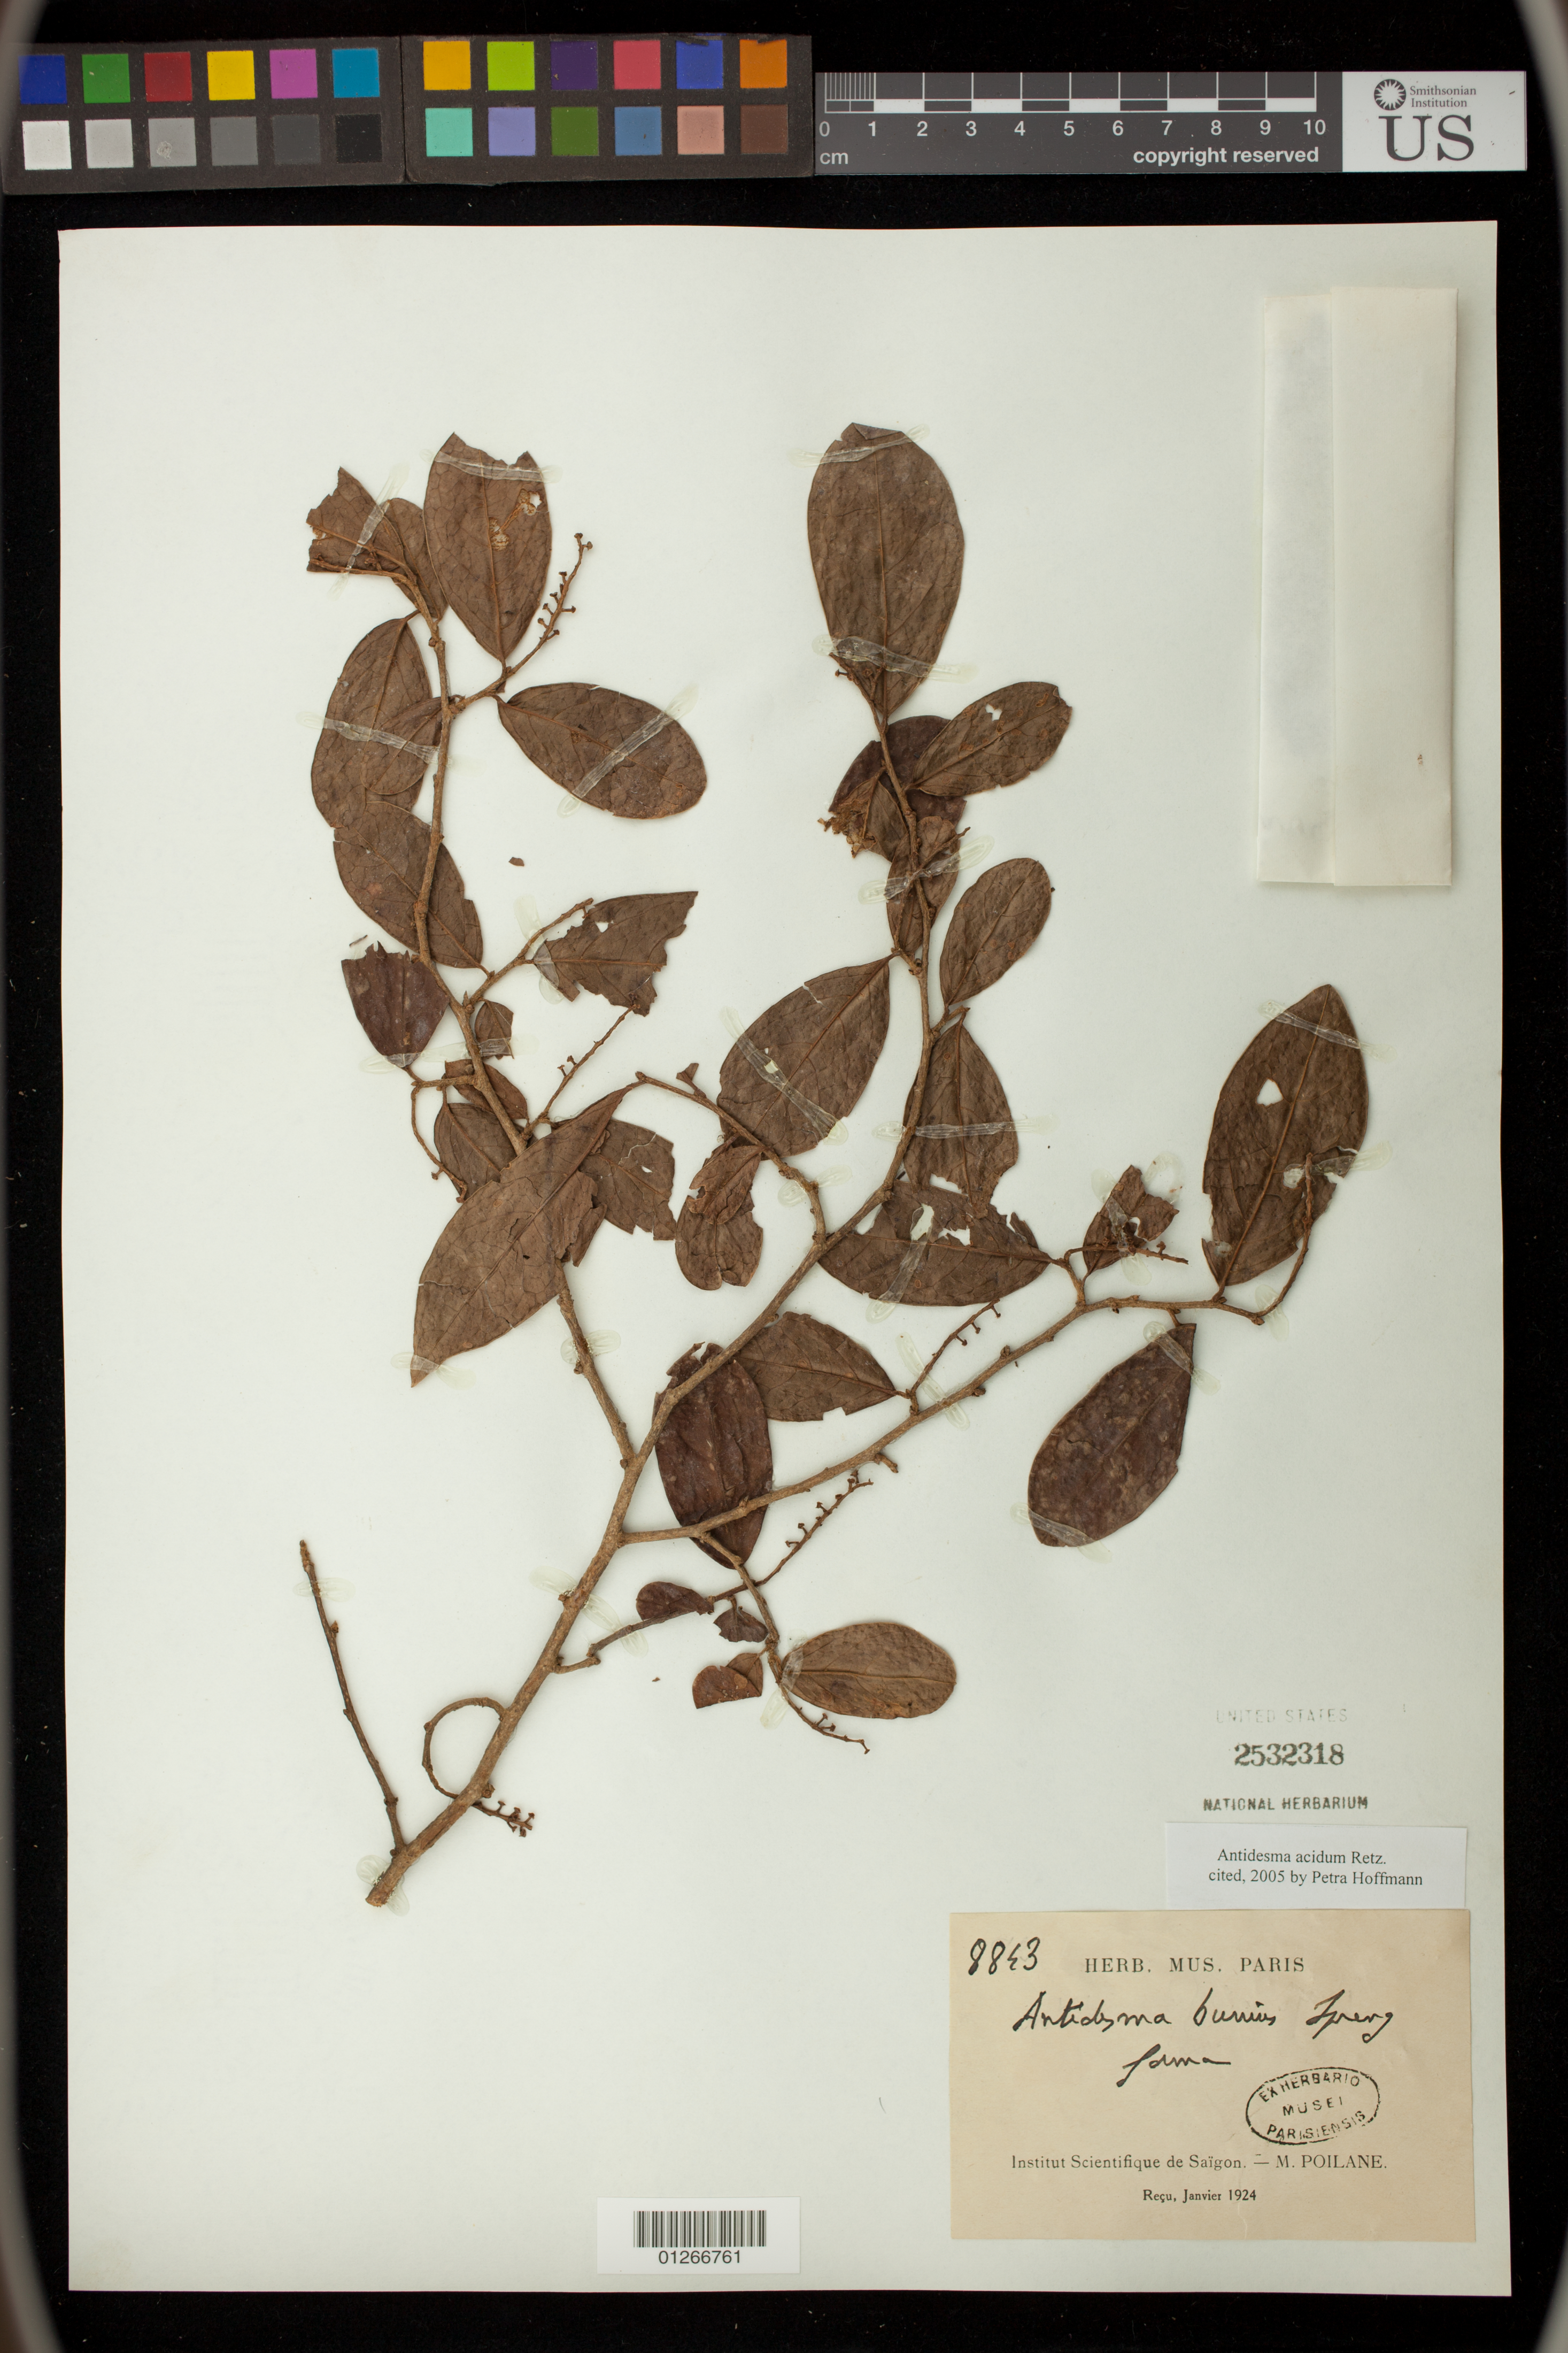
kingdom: Plantae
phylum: Tracheophyta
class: Magnoliopsida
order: Malpighiales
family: Phyllanthaceae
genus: Antidesma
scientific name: Antidesma acidum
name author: Retz.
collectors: M. Poilane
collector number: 8843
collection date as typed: Jan 1924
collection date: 1924-01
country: Panama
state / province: Chiriquí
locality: Around San Felix.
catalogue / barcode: US 2532318